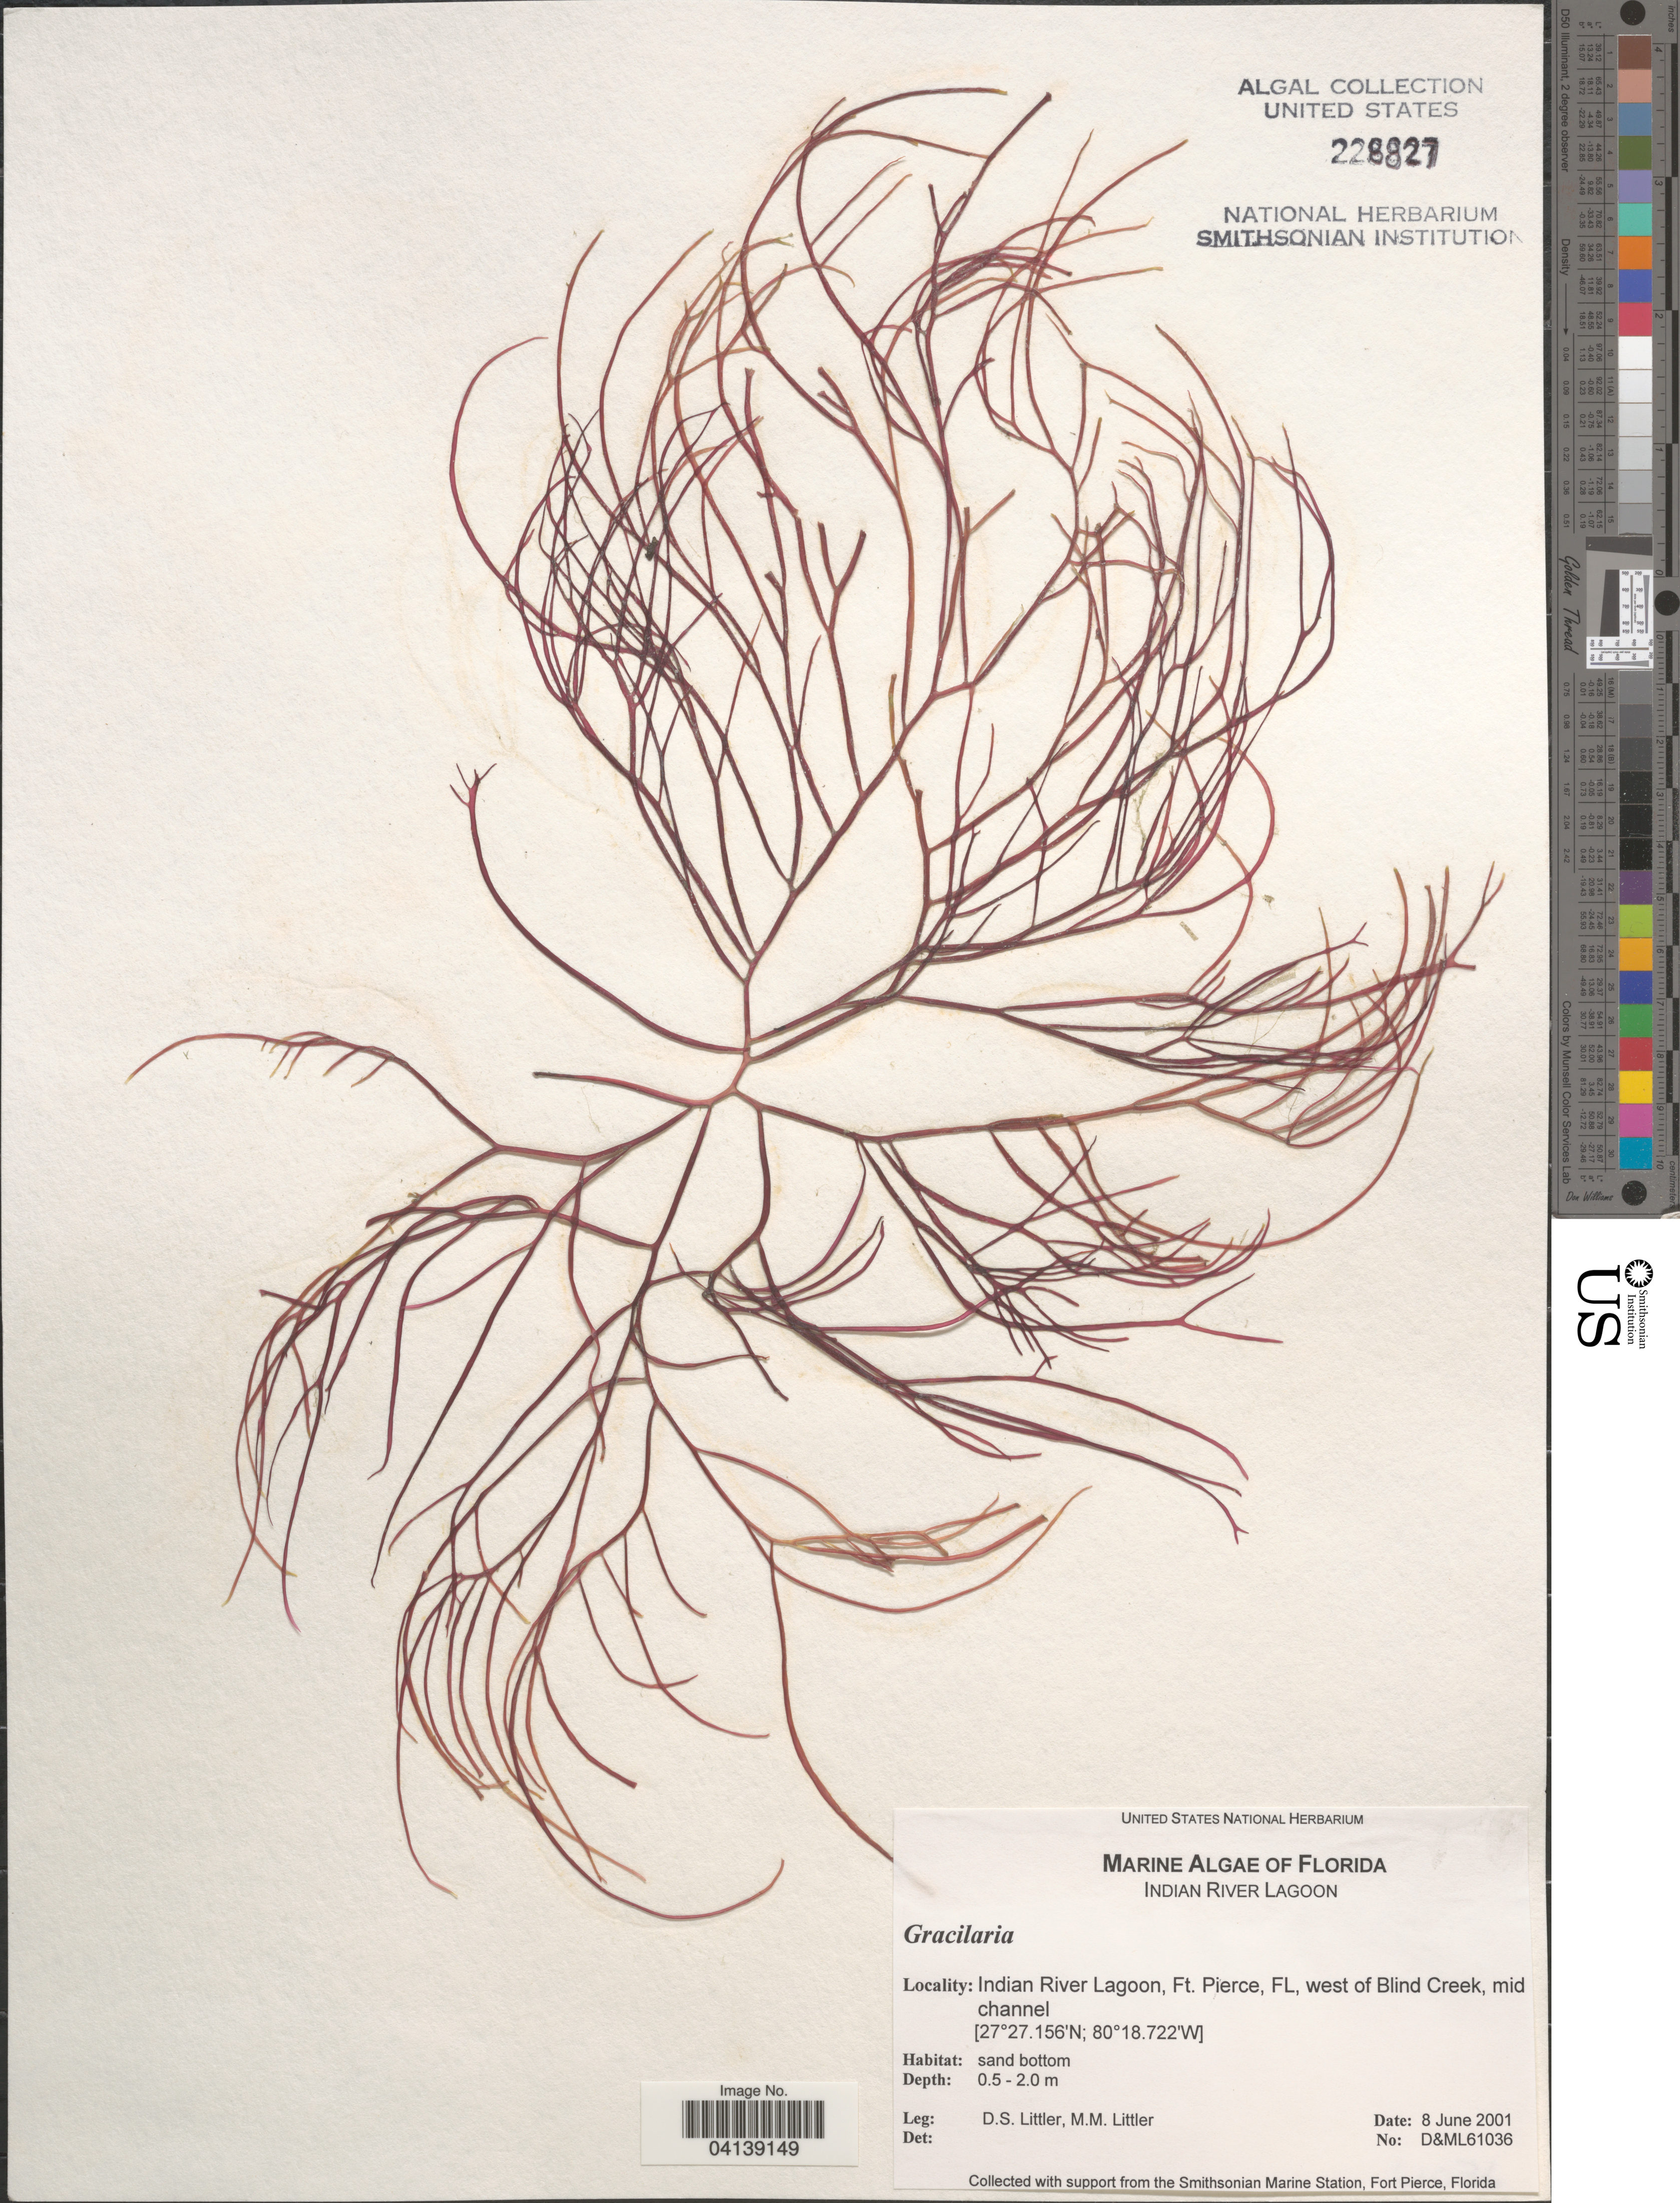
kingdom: Plantae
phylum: Rhodophyta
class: Florideophyceae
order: Gracilariales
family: Gracilariaceae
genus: Gracilaria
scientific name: Gracilaria sp.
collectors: D. S. Littler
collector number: D&ML61036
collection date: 2001-06-08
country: United States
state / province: Florida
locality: Indian River Lagoon, Ft. Pierce, west of Blind Creek, mid channel.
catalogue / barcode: US 228827